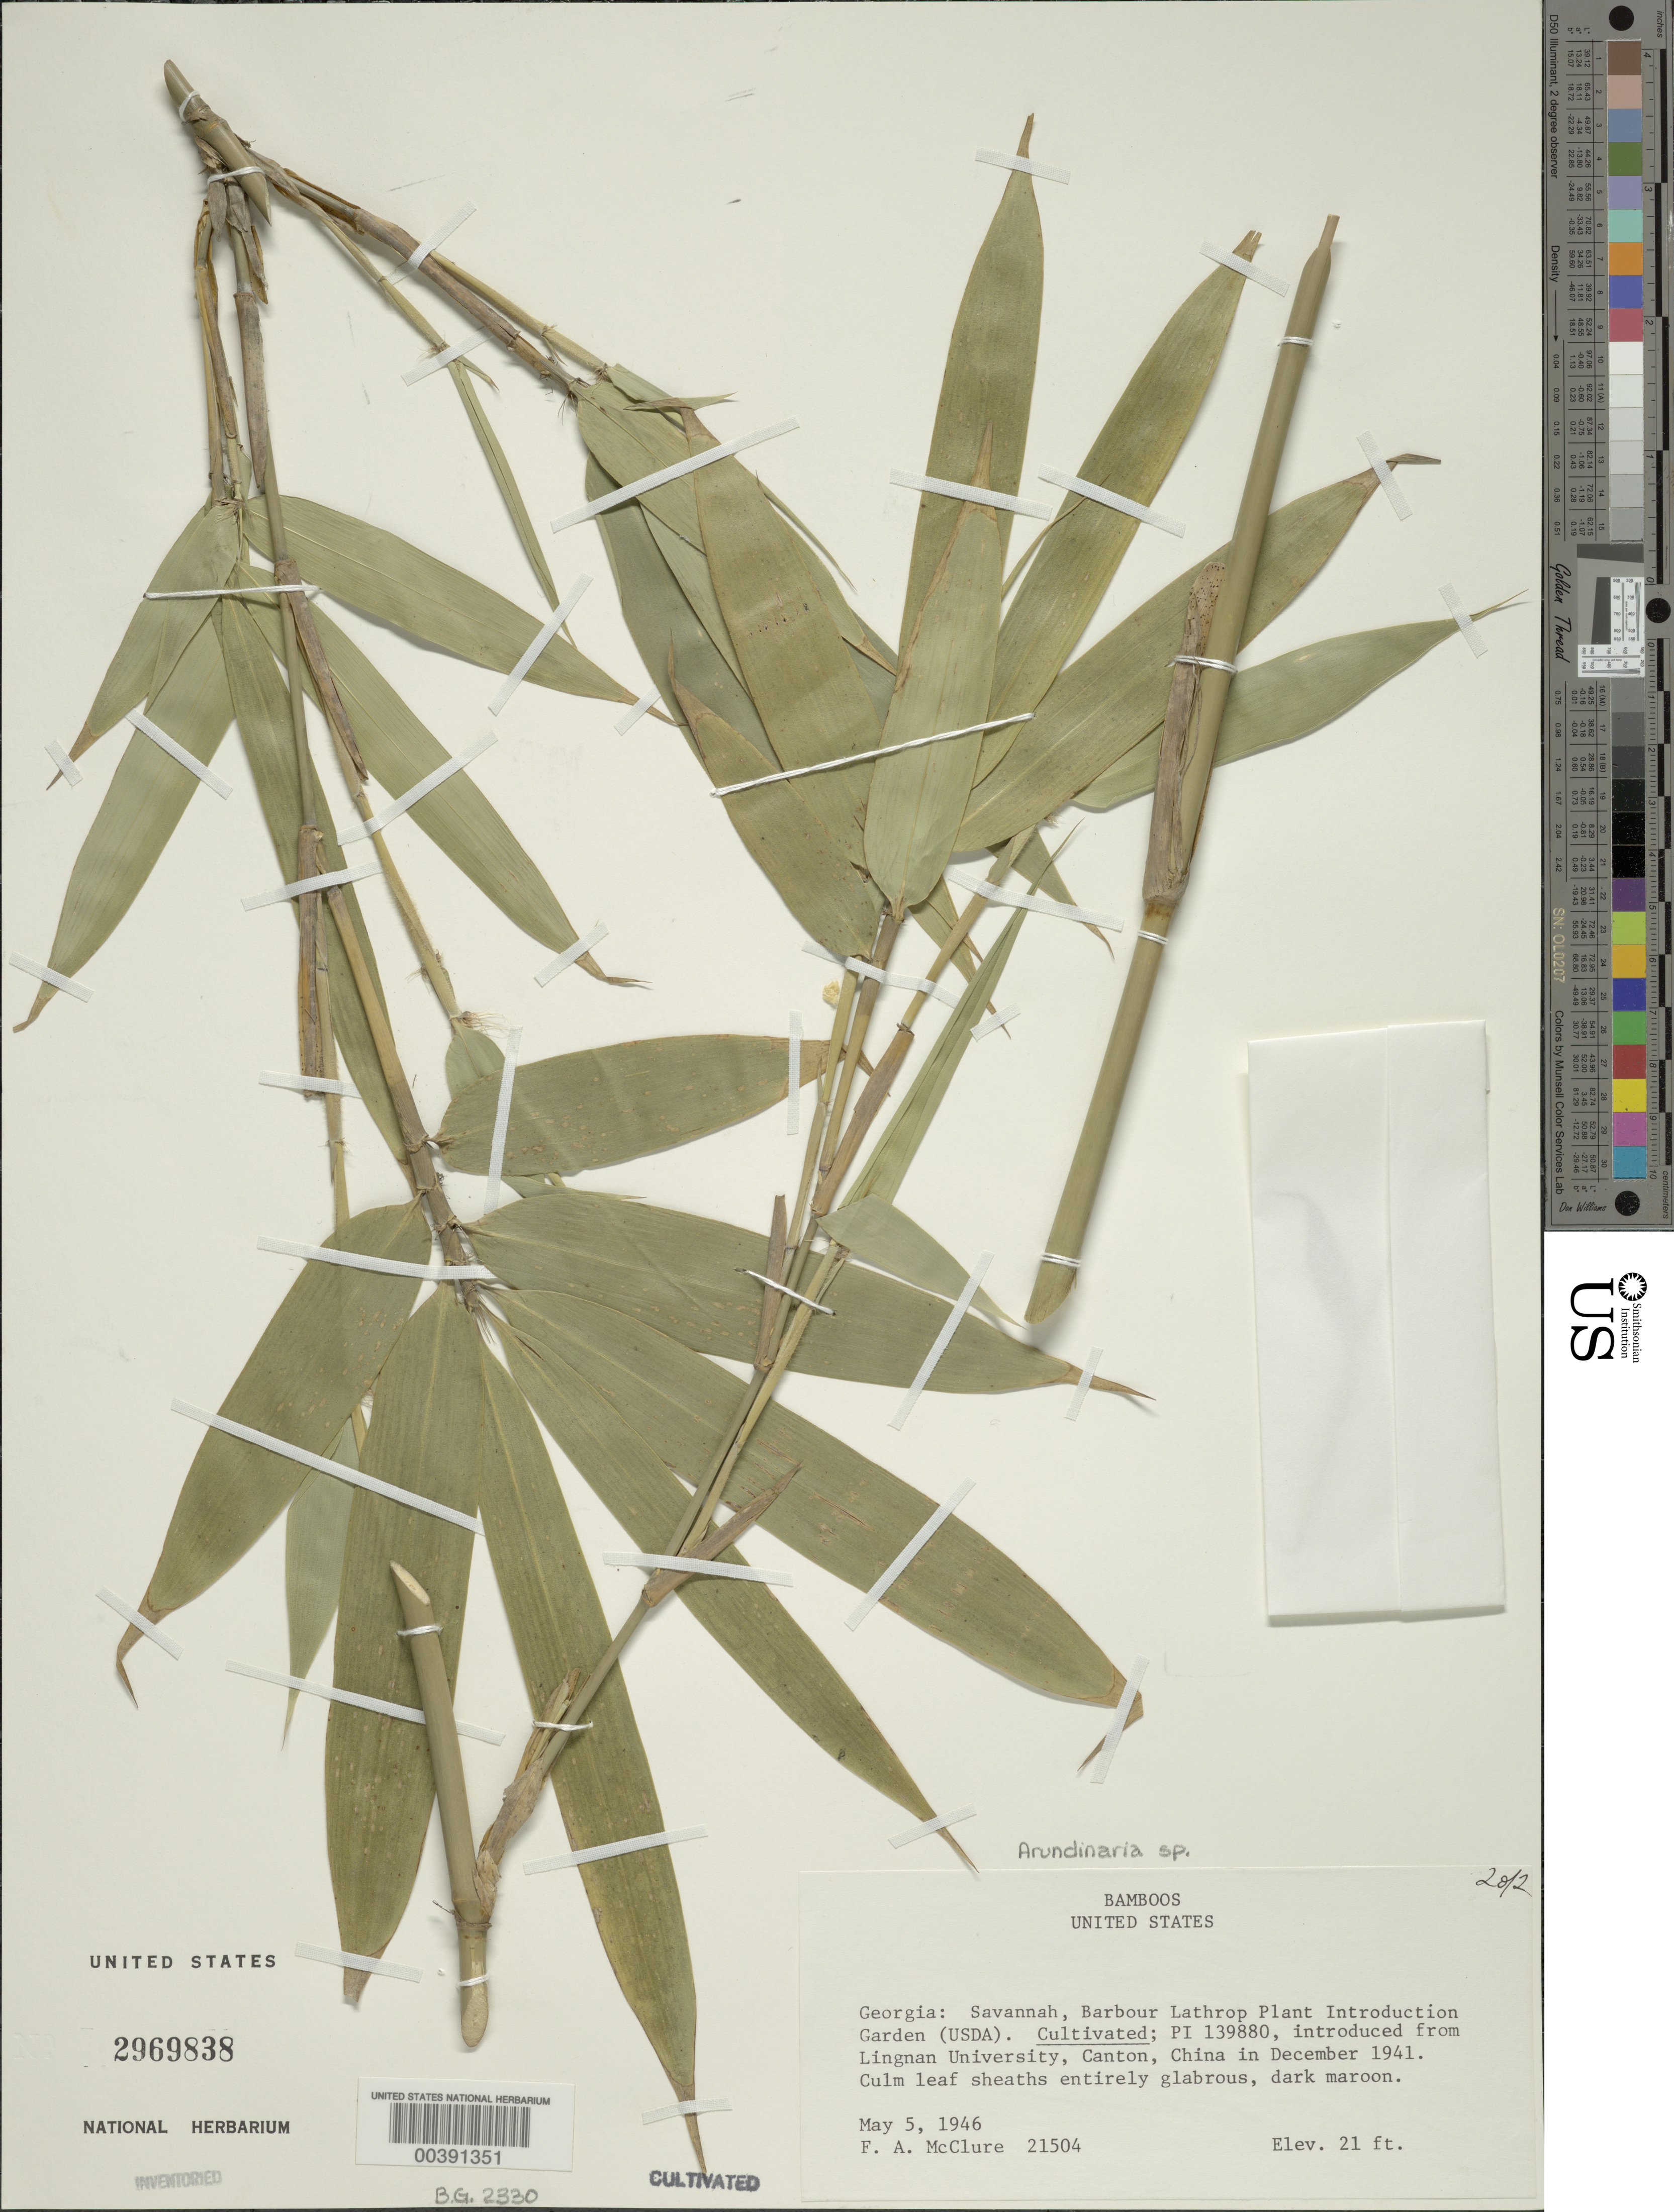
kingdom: Plantae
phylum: Tracheophyta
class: Liliopsida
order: Poales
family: Poaceae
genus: Arundinaria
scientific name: Arundinaria sp.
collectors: F. A. McClure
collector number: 21504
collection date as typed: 05 May 1946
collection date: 1946-05-05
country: United States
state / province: Georgia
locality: Savannah, Barbour Lathrop Plant Introduction Garden (USDA)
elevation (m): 6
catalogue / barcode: US 2969838